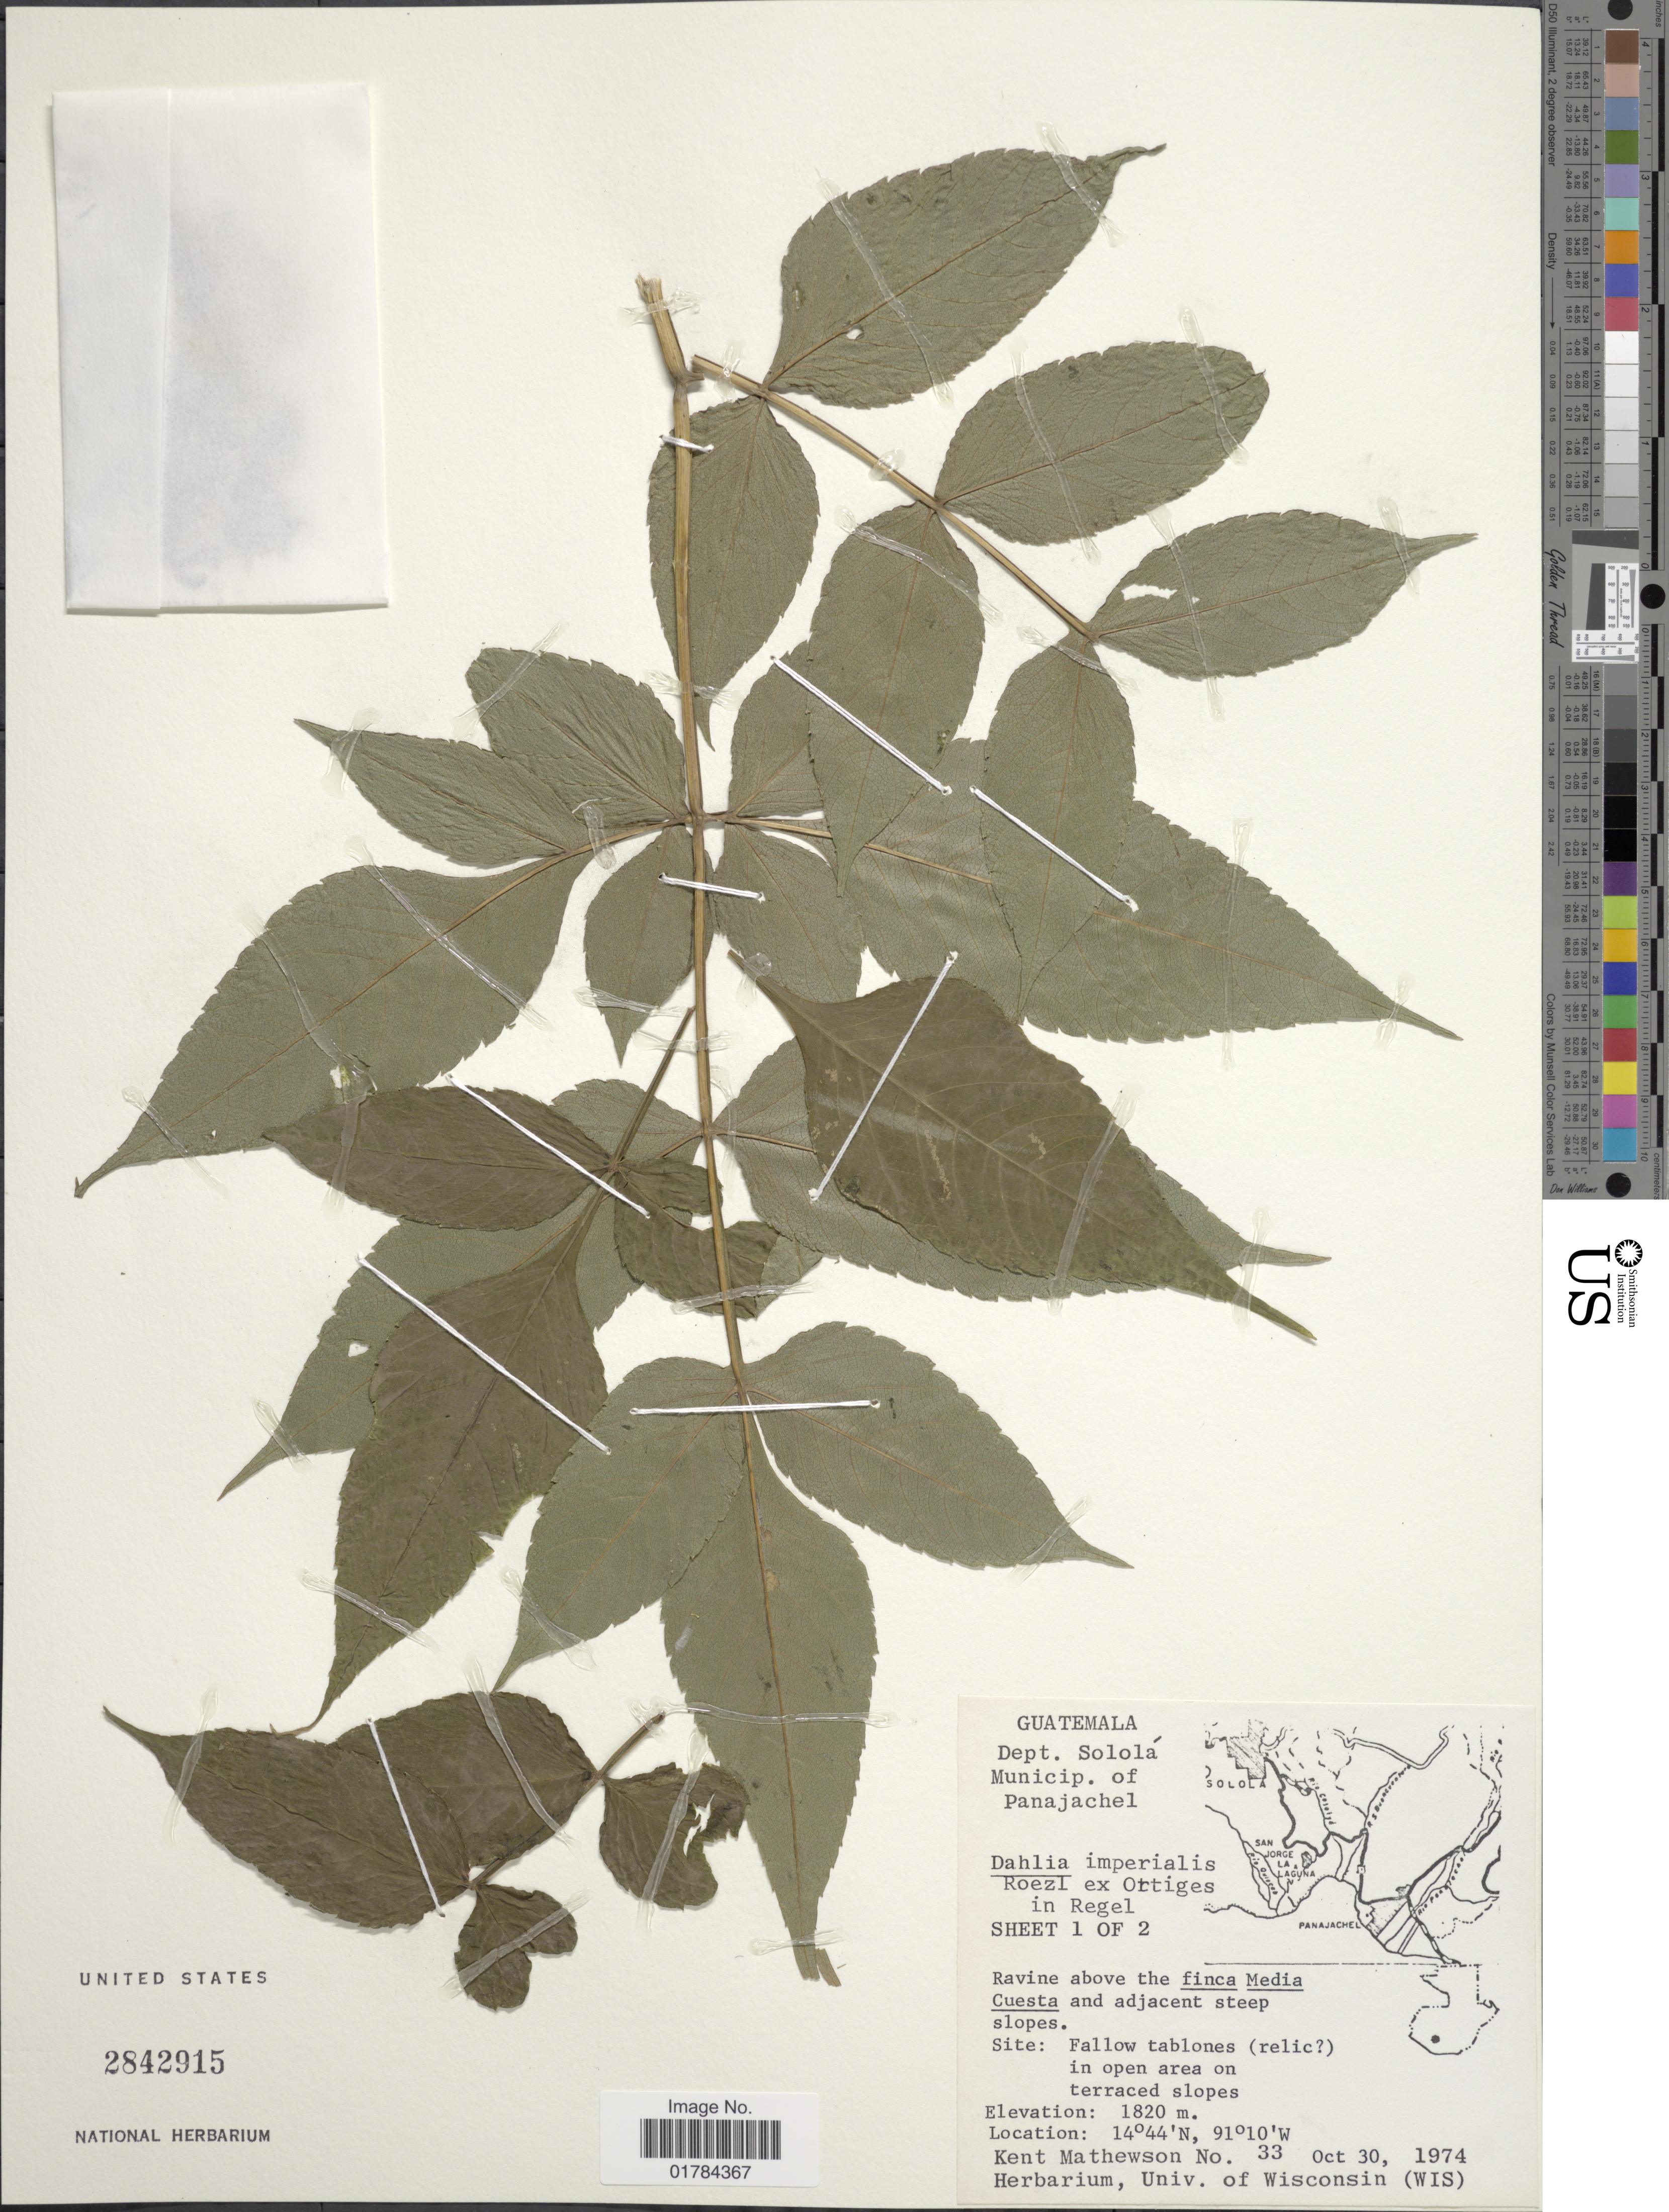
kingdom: Plantae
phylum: Tracheophyta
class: Magnoliopsida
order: Asterales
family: Asteraceae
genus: Dahlia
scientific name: Dahlia imperialis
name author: Roezl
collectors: K. Mathewson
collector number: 33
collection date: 1974-10-30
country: Guatemala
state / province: Sololá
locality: Municip. of Panajachel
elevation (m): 1820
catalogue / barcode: US 2842915